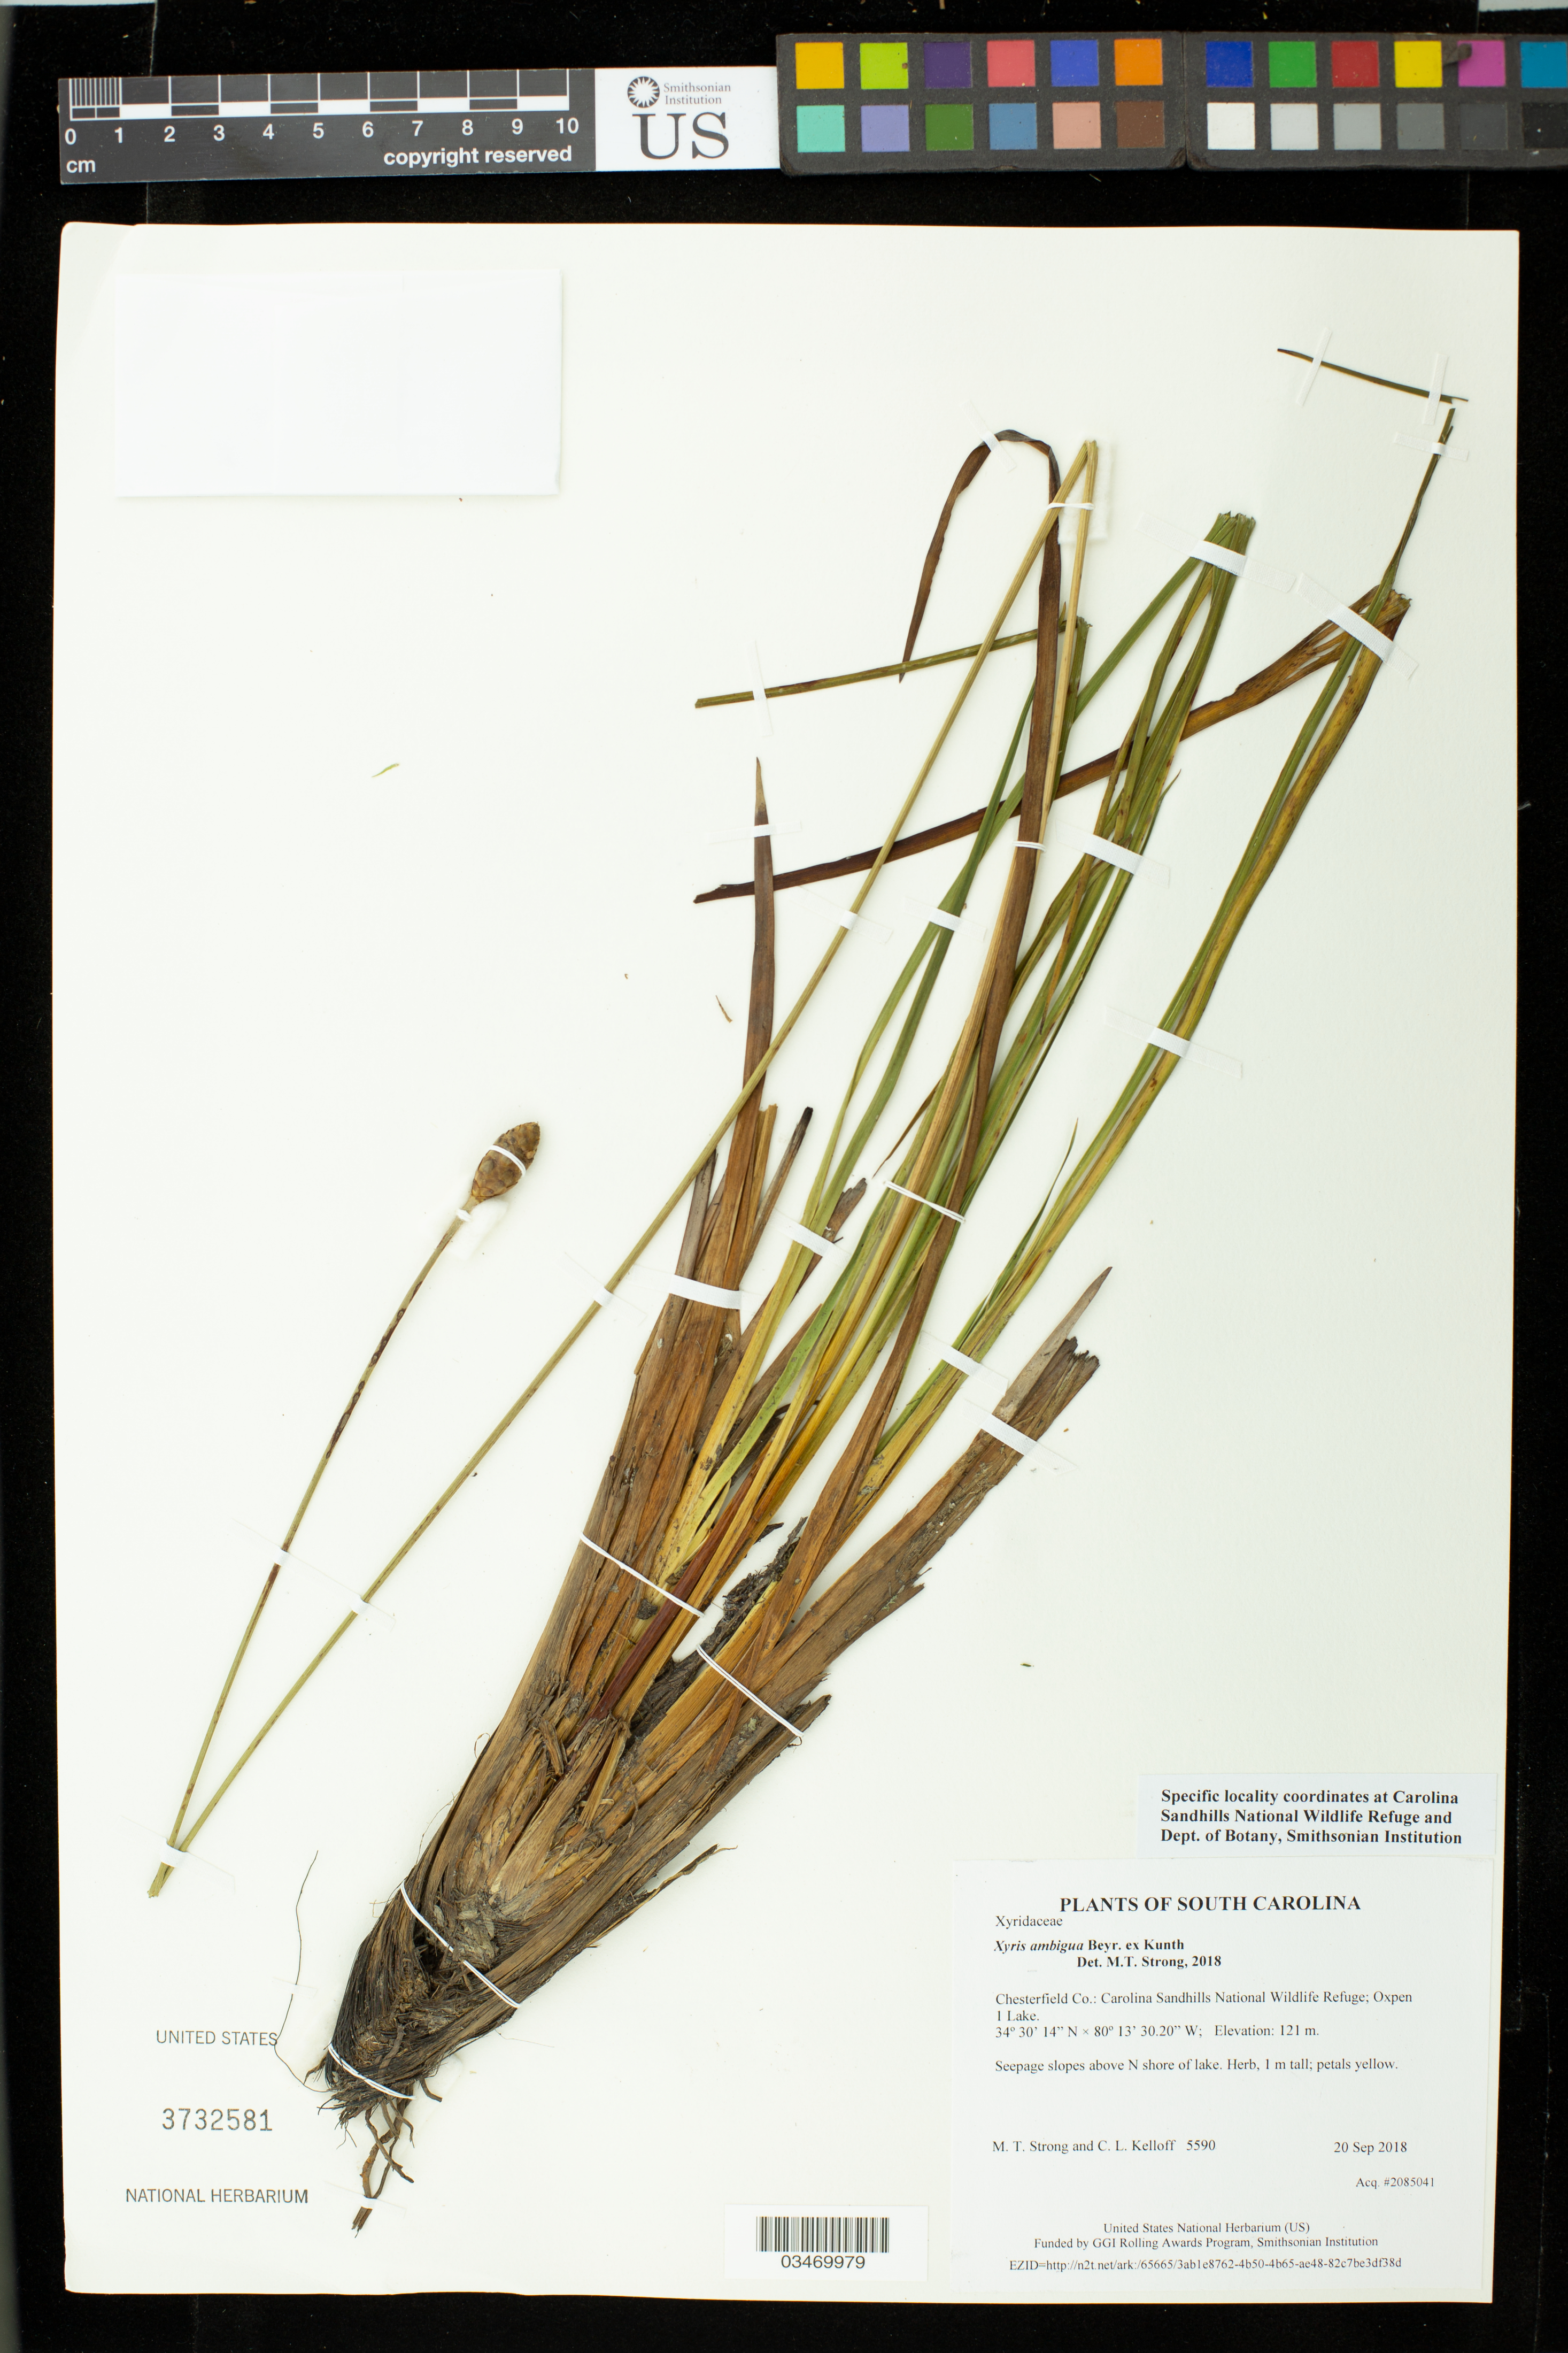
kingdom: Plantae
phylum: Tracheophyta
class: Liliopsida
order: Poales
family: Xyridaceae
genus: Xyris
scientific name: Xyris ambigua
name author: Beyr. ex Kunth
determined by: Strong, M. T., (US), Smithsonian Institution - National Museum of Natural History (UNITED STATES)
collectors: M. T. Strong & C. L. Kelloff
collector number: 5590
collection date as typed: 20 Sep 2018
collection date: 2018-09-20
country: United States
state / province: South Carolina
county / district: Chesterfield Co.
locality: Carolina Sandhills National Wildlife Refuge; Oxpen 1 seepage slopes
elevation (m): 121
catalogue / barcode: US 3732581